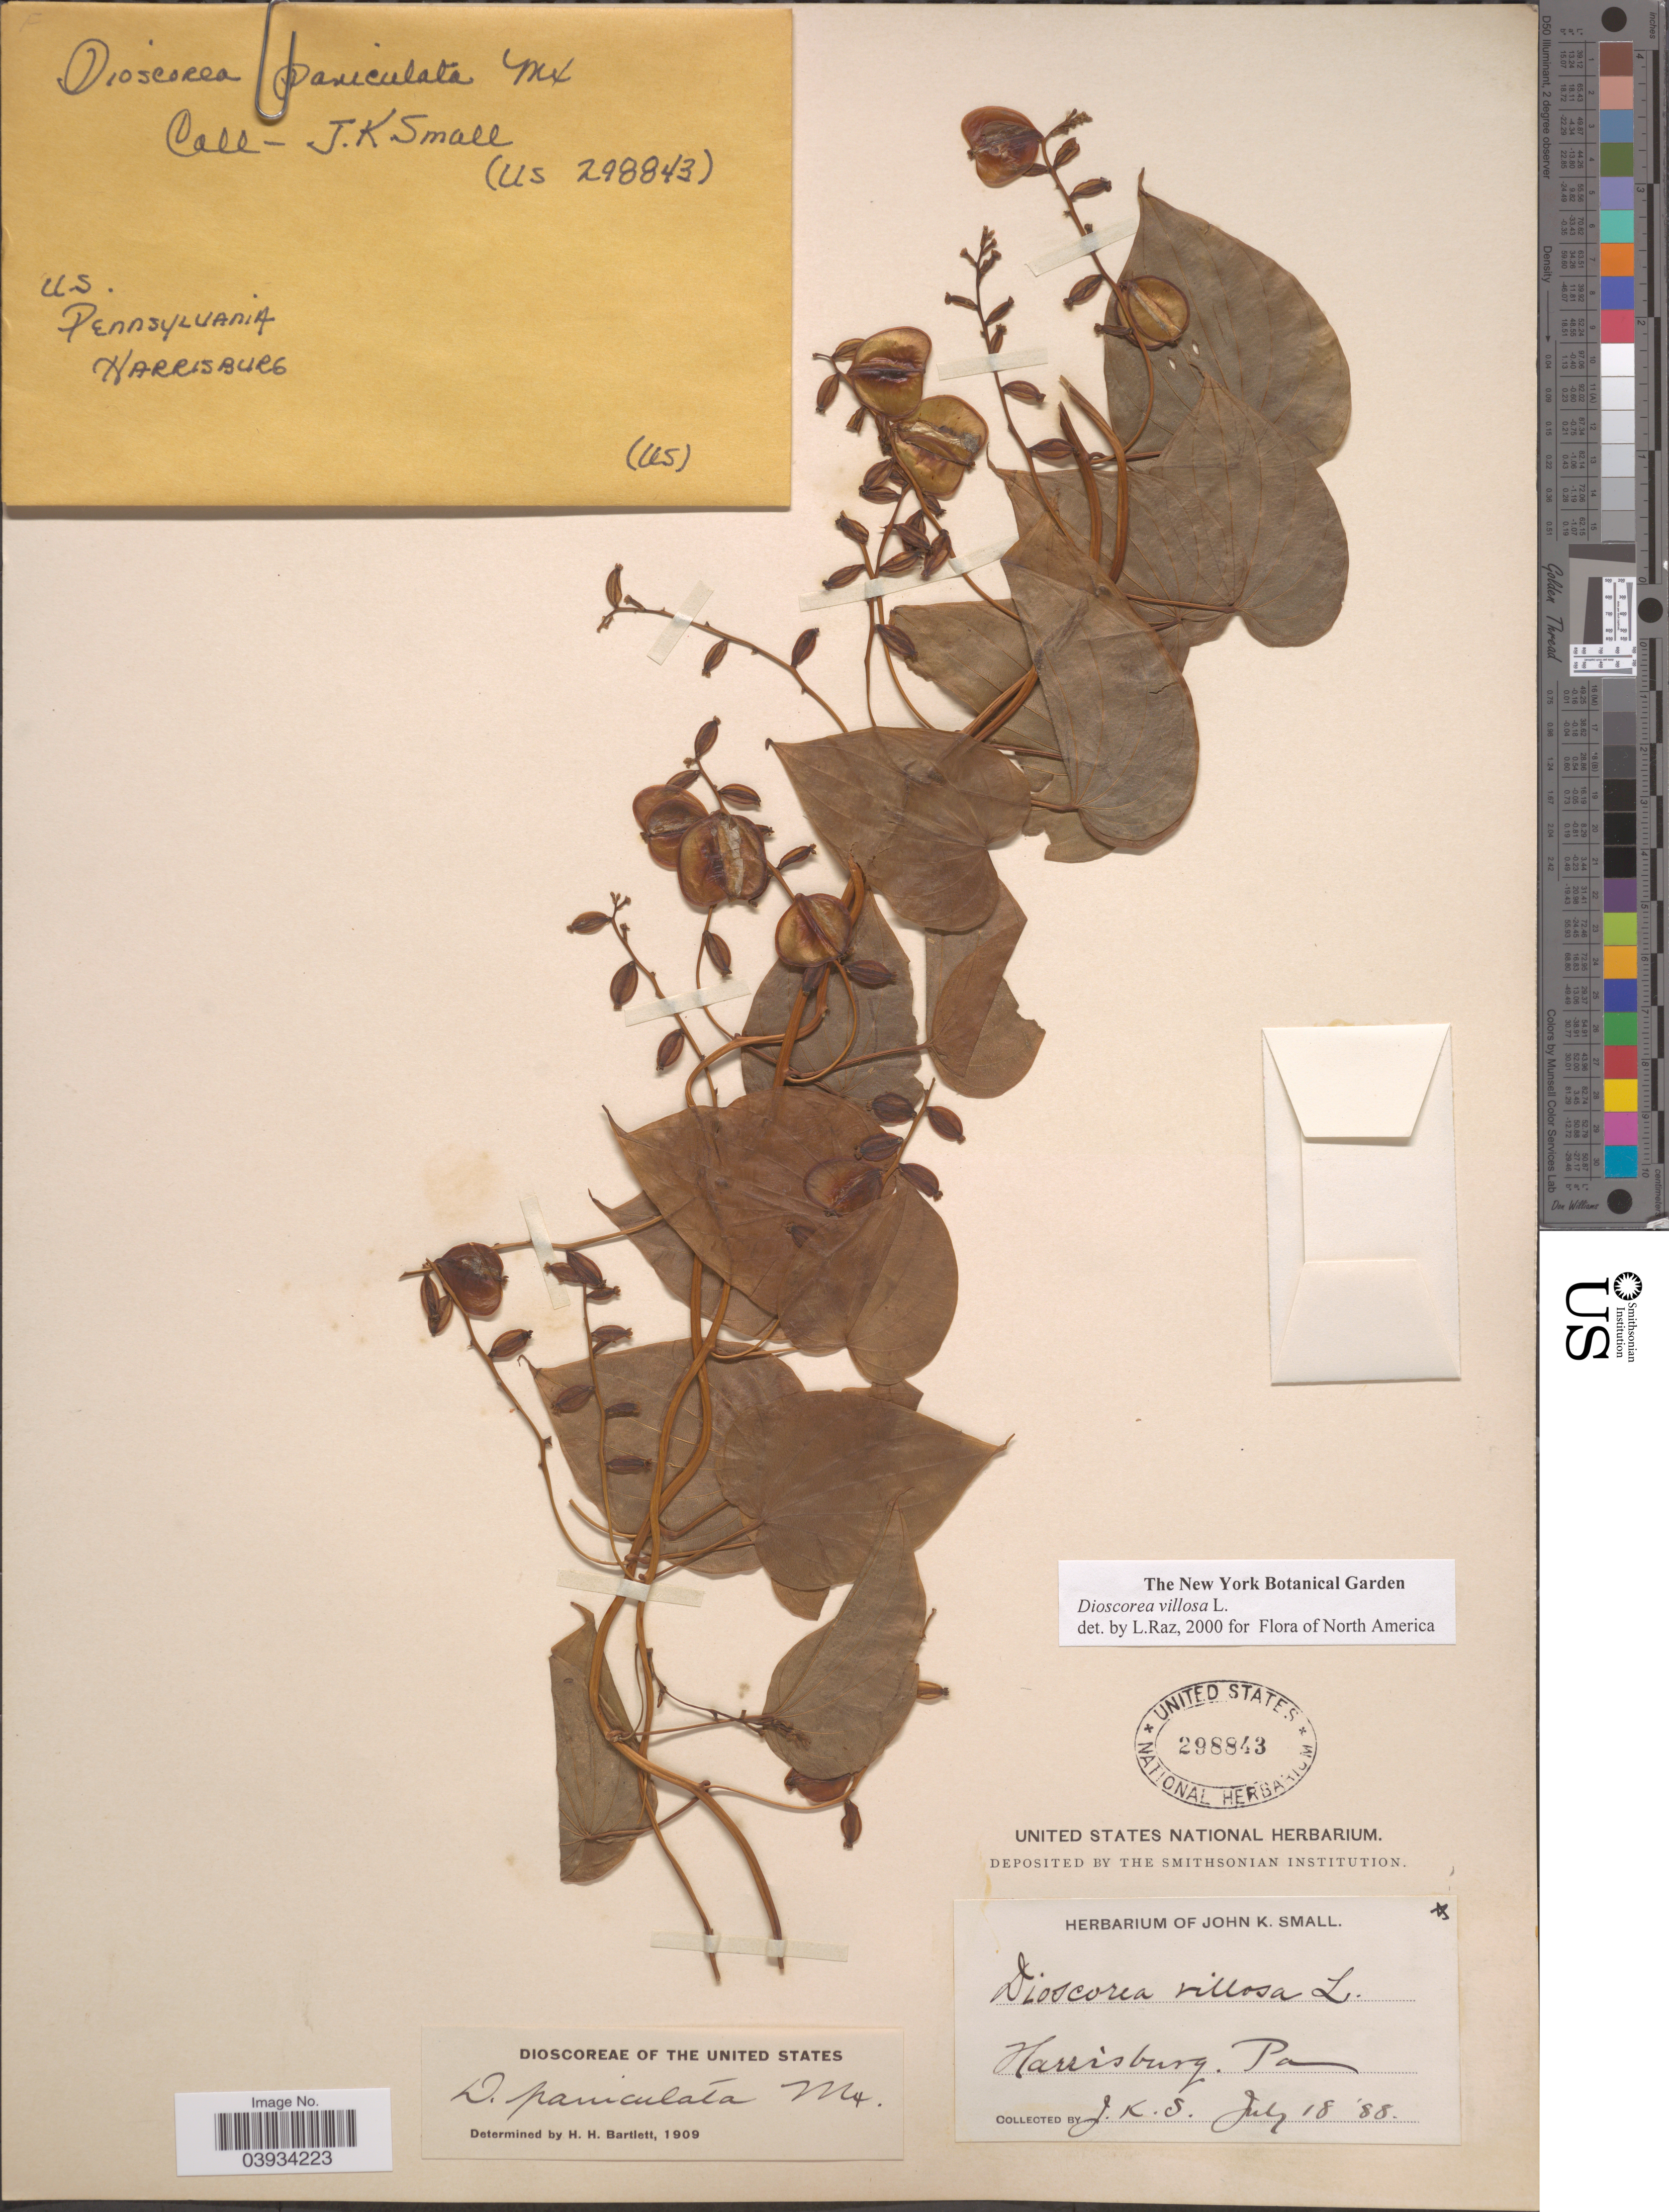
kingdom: Plantae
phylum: Tracheophyta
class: Liliopsida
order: Dioscoreales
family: Dioscoreaceae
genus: Dioscorea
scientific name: Dioscorea villosa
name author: L.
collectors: J. K. Small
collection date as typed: Transcribed d/m/y: 18/7/88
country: United States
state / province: Pennsylvania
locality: Harrisburg.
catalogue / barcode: US 298843